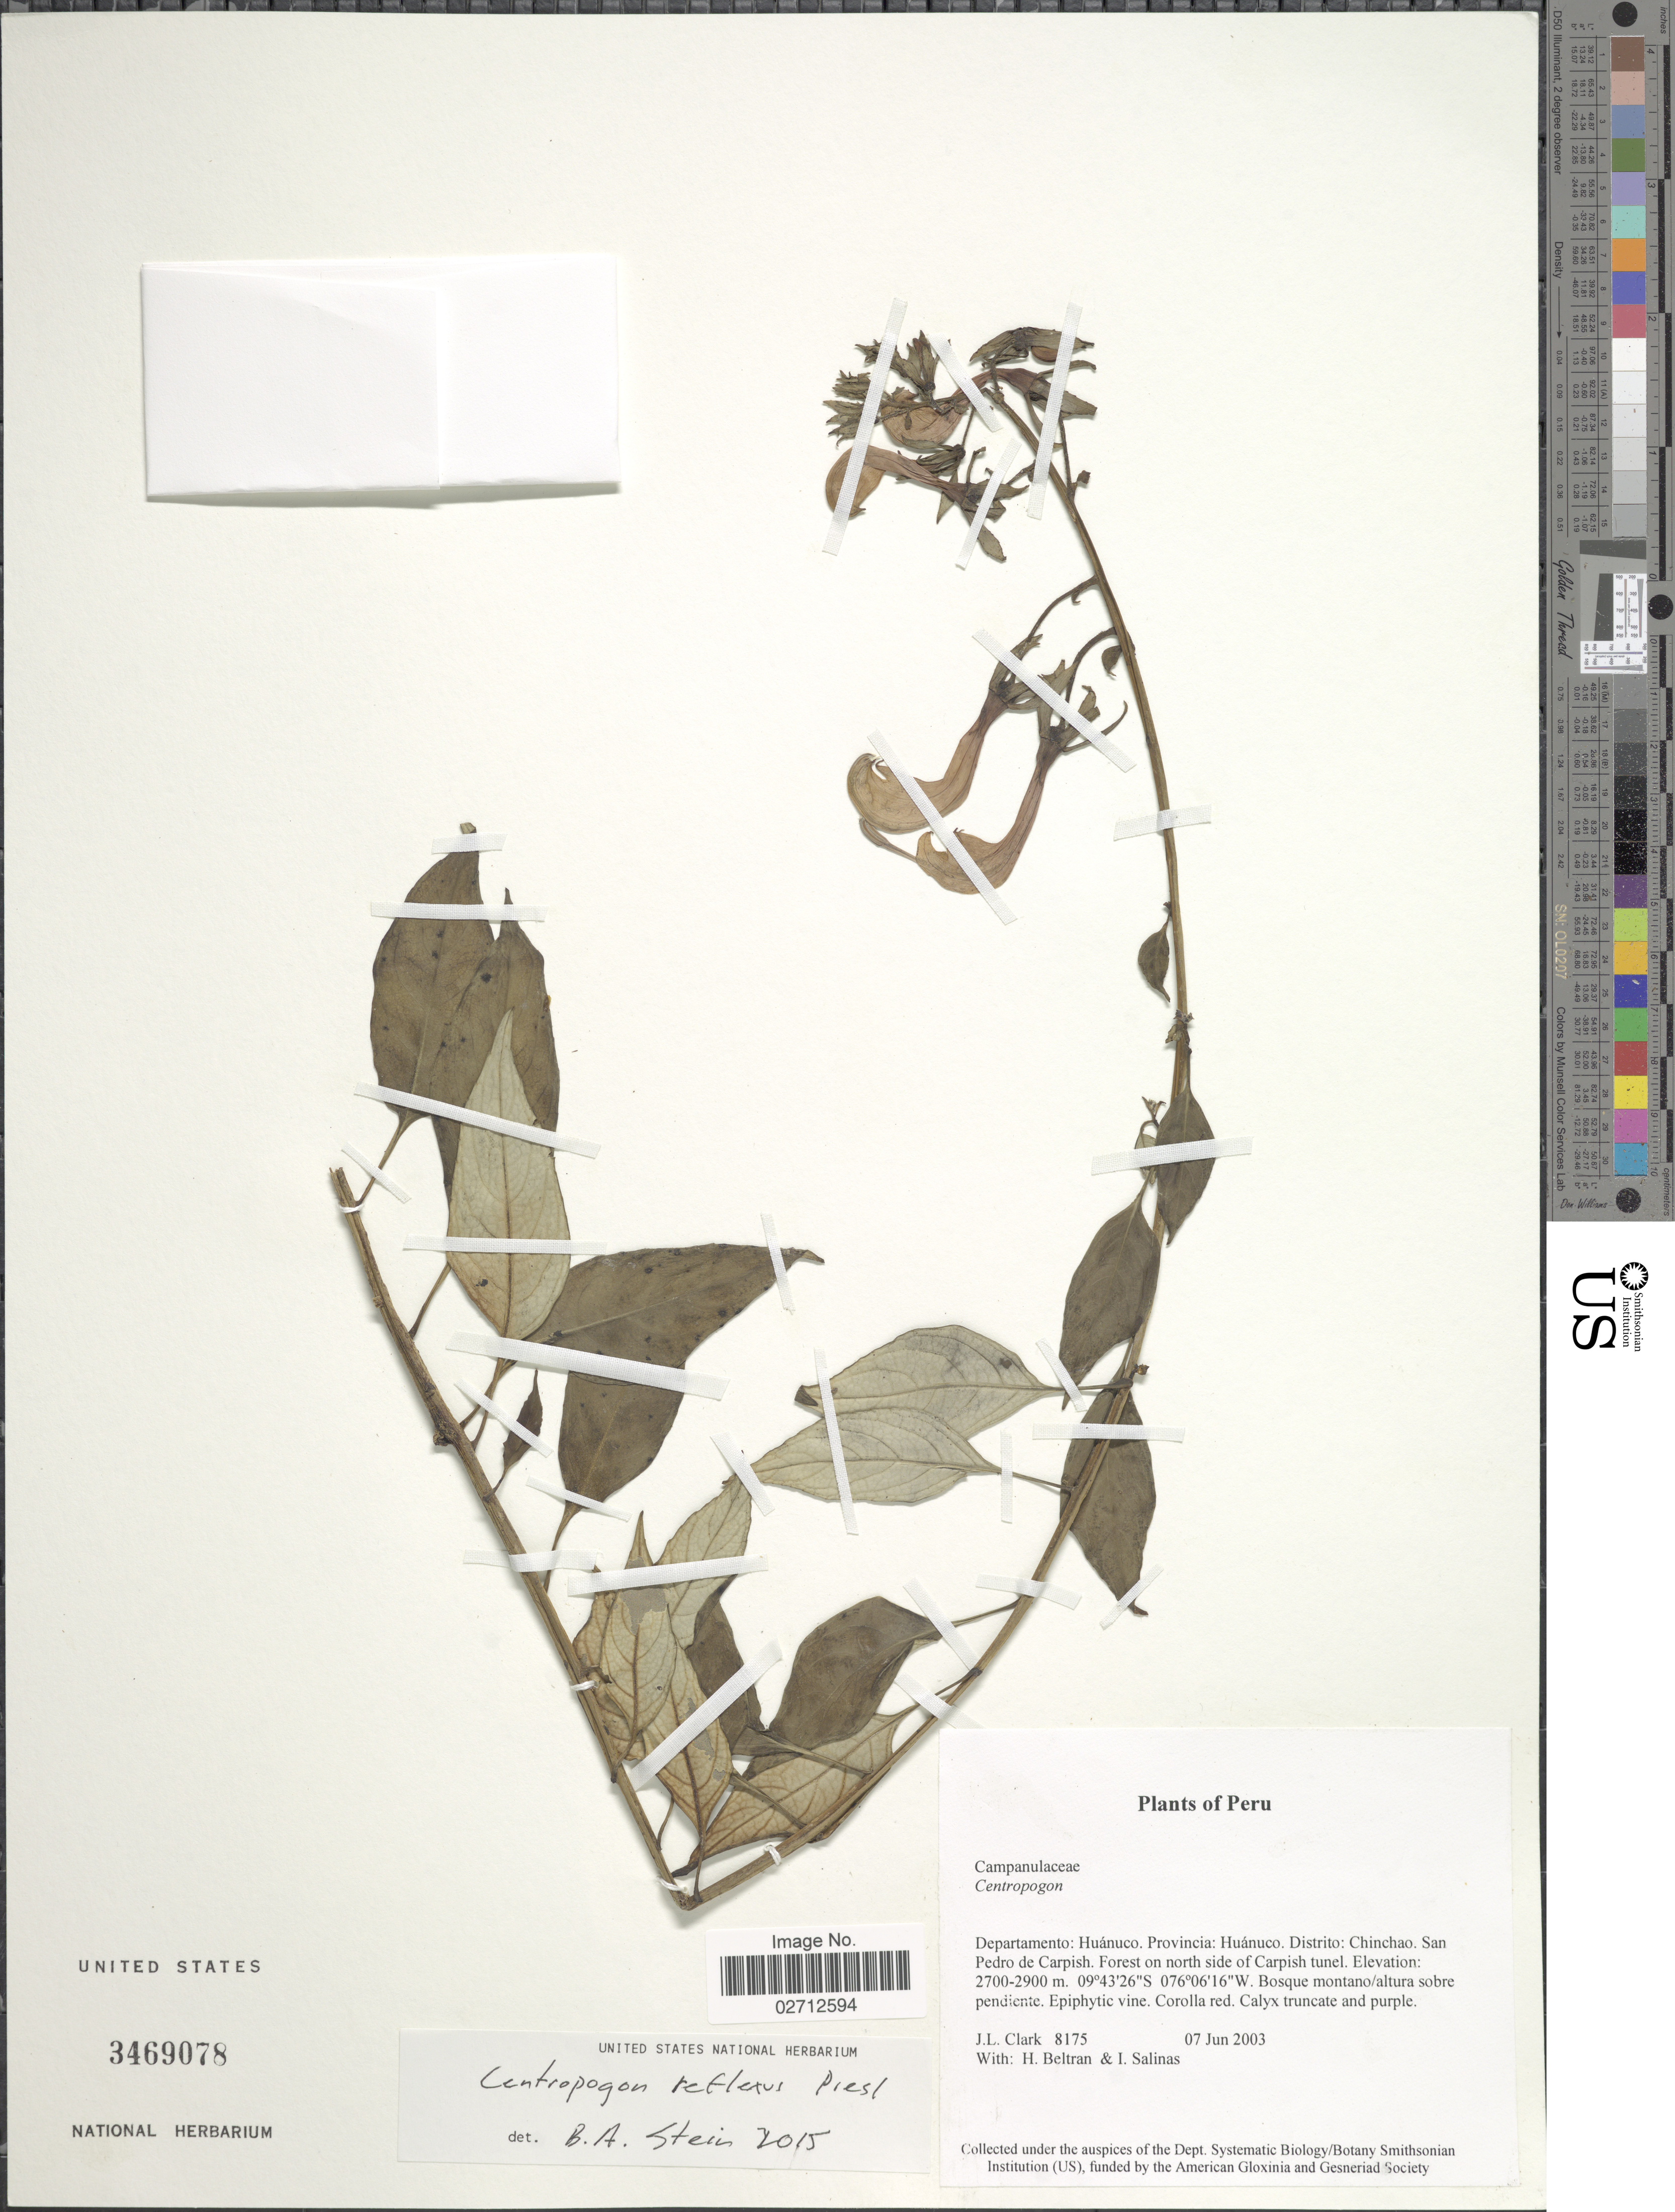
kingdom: Plantae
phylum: Tracheophyta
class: Magnoliopsida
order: Asterales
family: Campanulaceae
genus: Centropogon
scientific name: Centropogon reflexus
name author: C. Presl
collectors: J. L. Clark, H. Beltran & I. Salinas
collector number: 8175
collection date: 2003-06-07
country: Peru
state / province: Huánuco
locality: Departamento: Huánuco. Distrito: Chinchao. San Pedro de Carpish. Forest on north side of Carpish tunel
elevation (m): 2700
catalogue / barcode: US 3469078